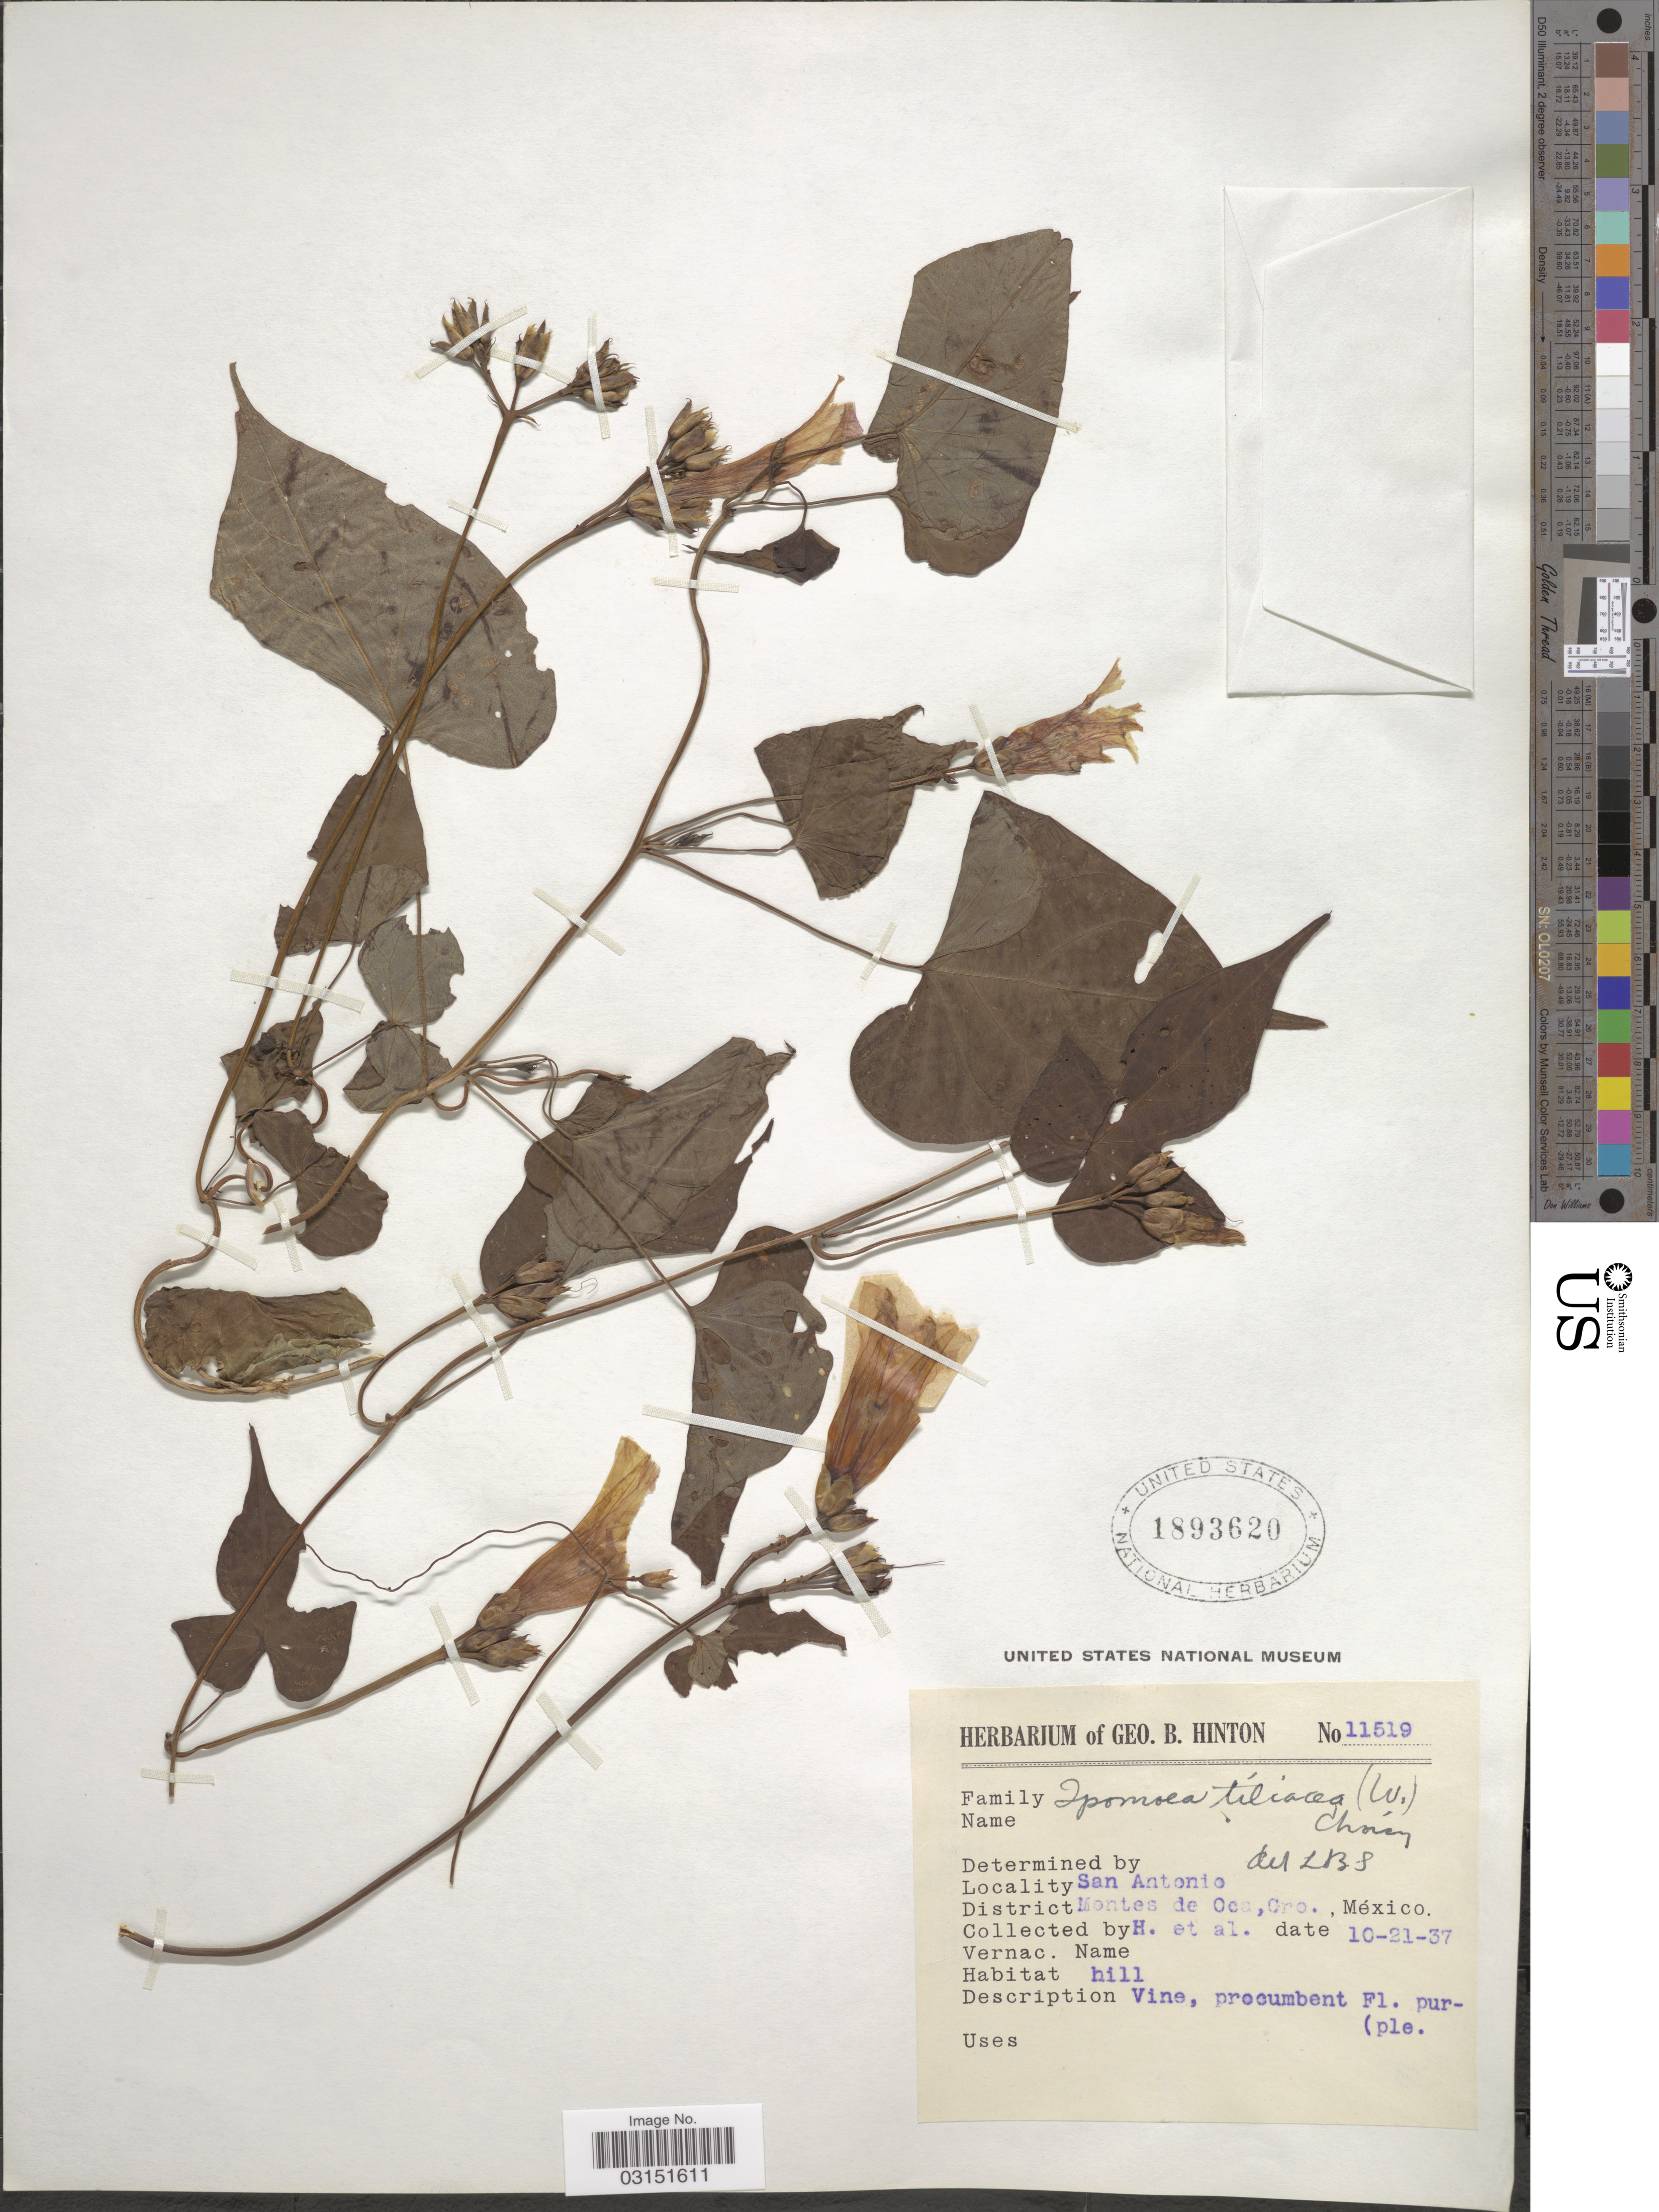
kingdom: Plantae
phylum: Tracheophyta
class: Magnoliopsida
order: Solanales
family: Convolvulaceae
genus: Ipomoea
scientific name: Ipomoea tiliacea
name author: (Willd.) Choisy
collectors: G. B. Hinton & et al.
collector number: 11519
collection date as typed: Transcribed d/m/y: 21/10/37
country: Mexico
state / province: Guerrero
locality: San Antonio. District Montes de Oca.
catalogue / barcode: US 1893620